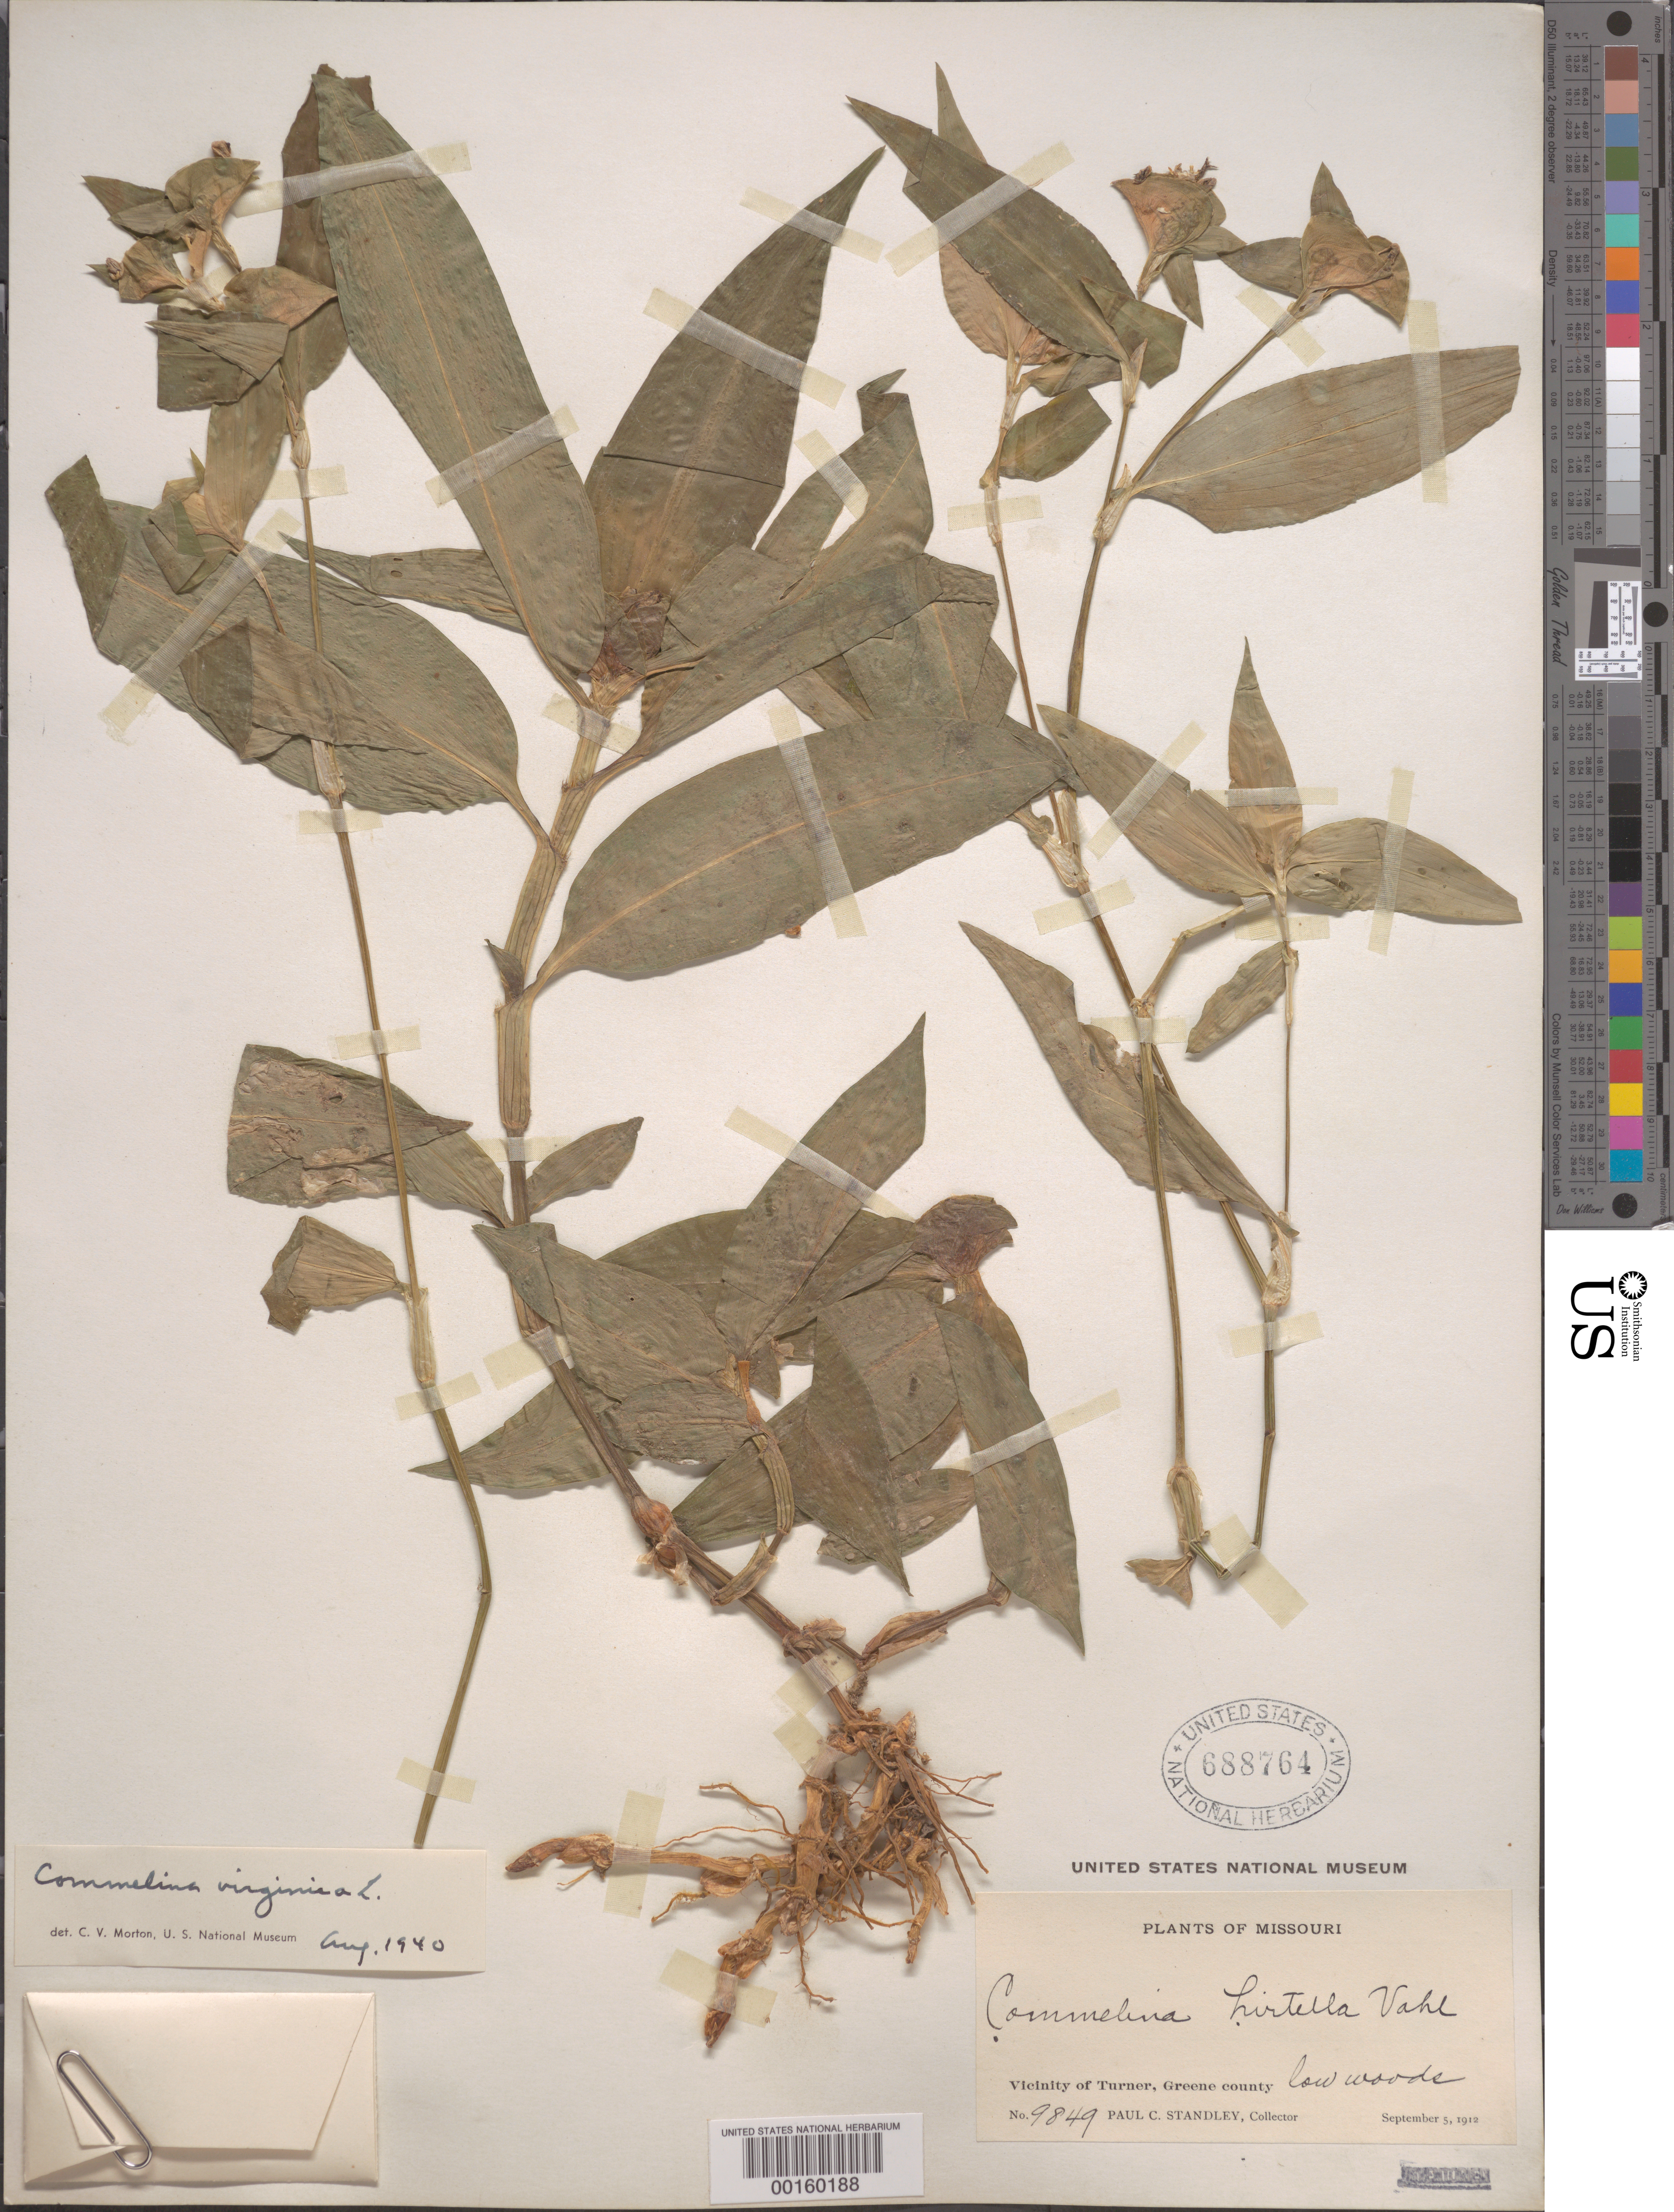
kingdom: Plantae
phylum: Tracheophyta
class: Liliopsida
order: Commelinales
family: Commelinaceae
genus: Commelina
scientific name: Commelina virginica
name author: L.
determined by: Morton, C. V.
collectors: P. C. Standley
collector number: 9849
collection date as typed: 05 Sep 1912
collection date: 1912-09-05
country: United States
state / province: Missouri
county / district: Greene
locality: Vicinity of turner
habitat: Low woods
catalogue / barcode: US 688764